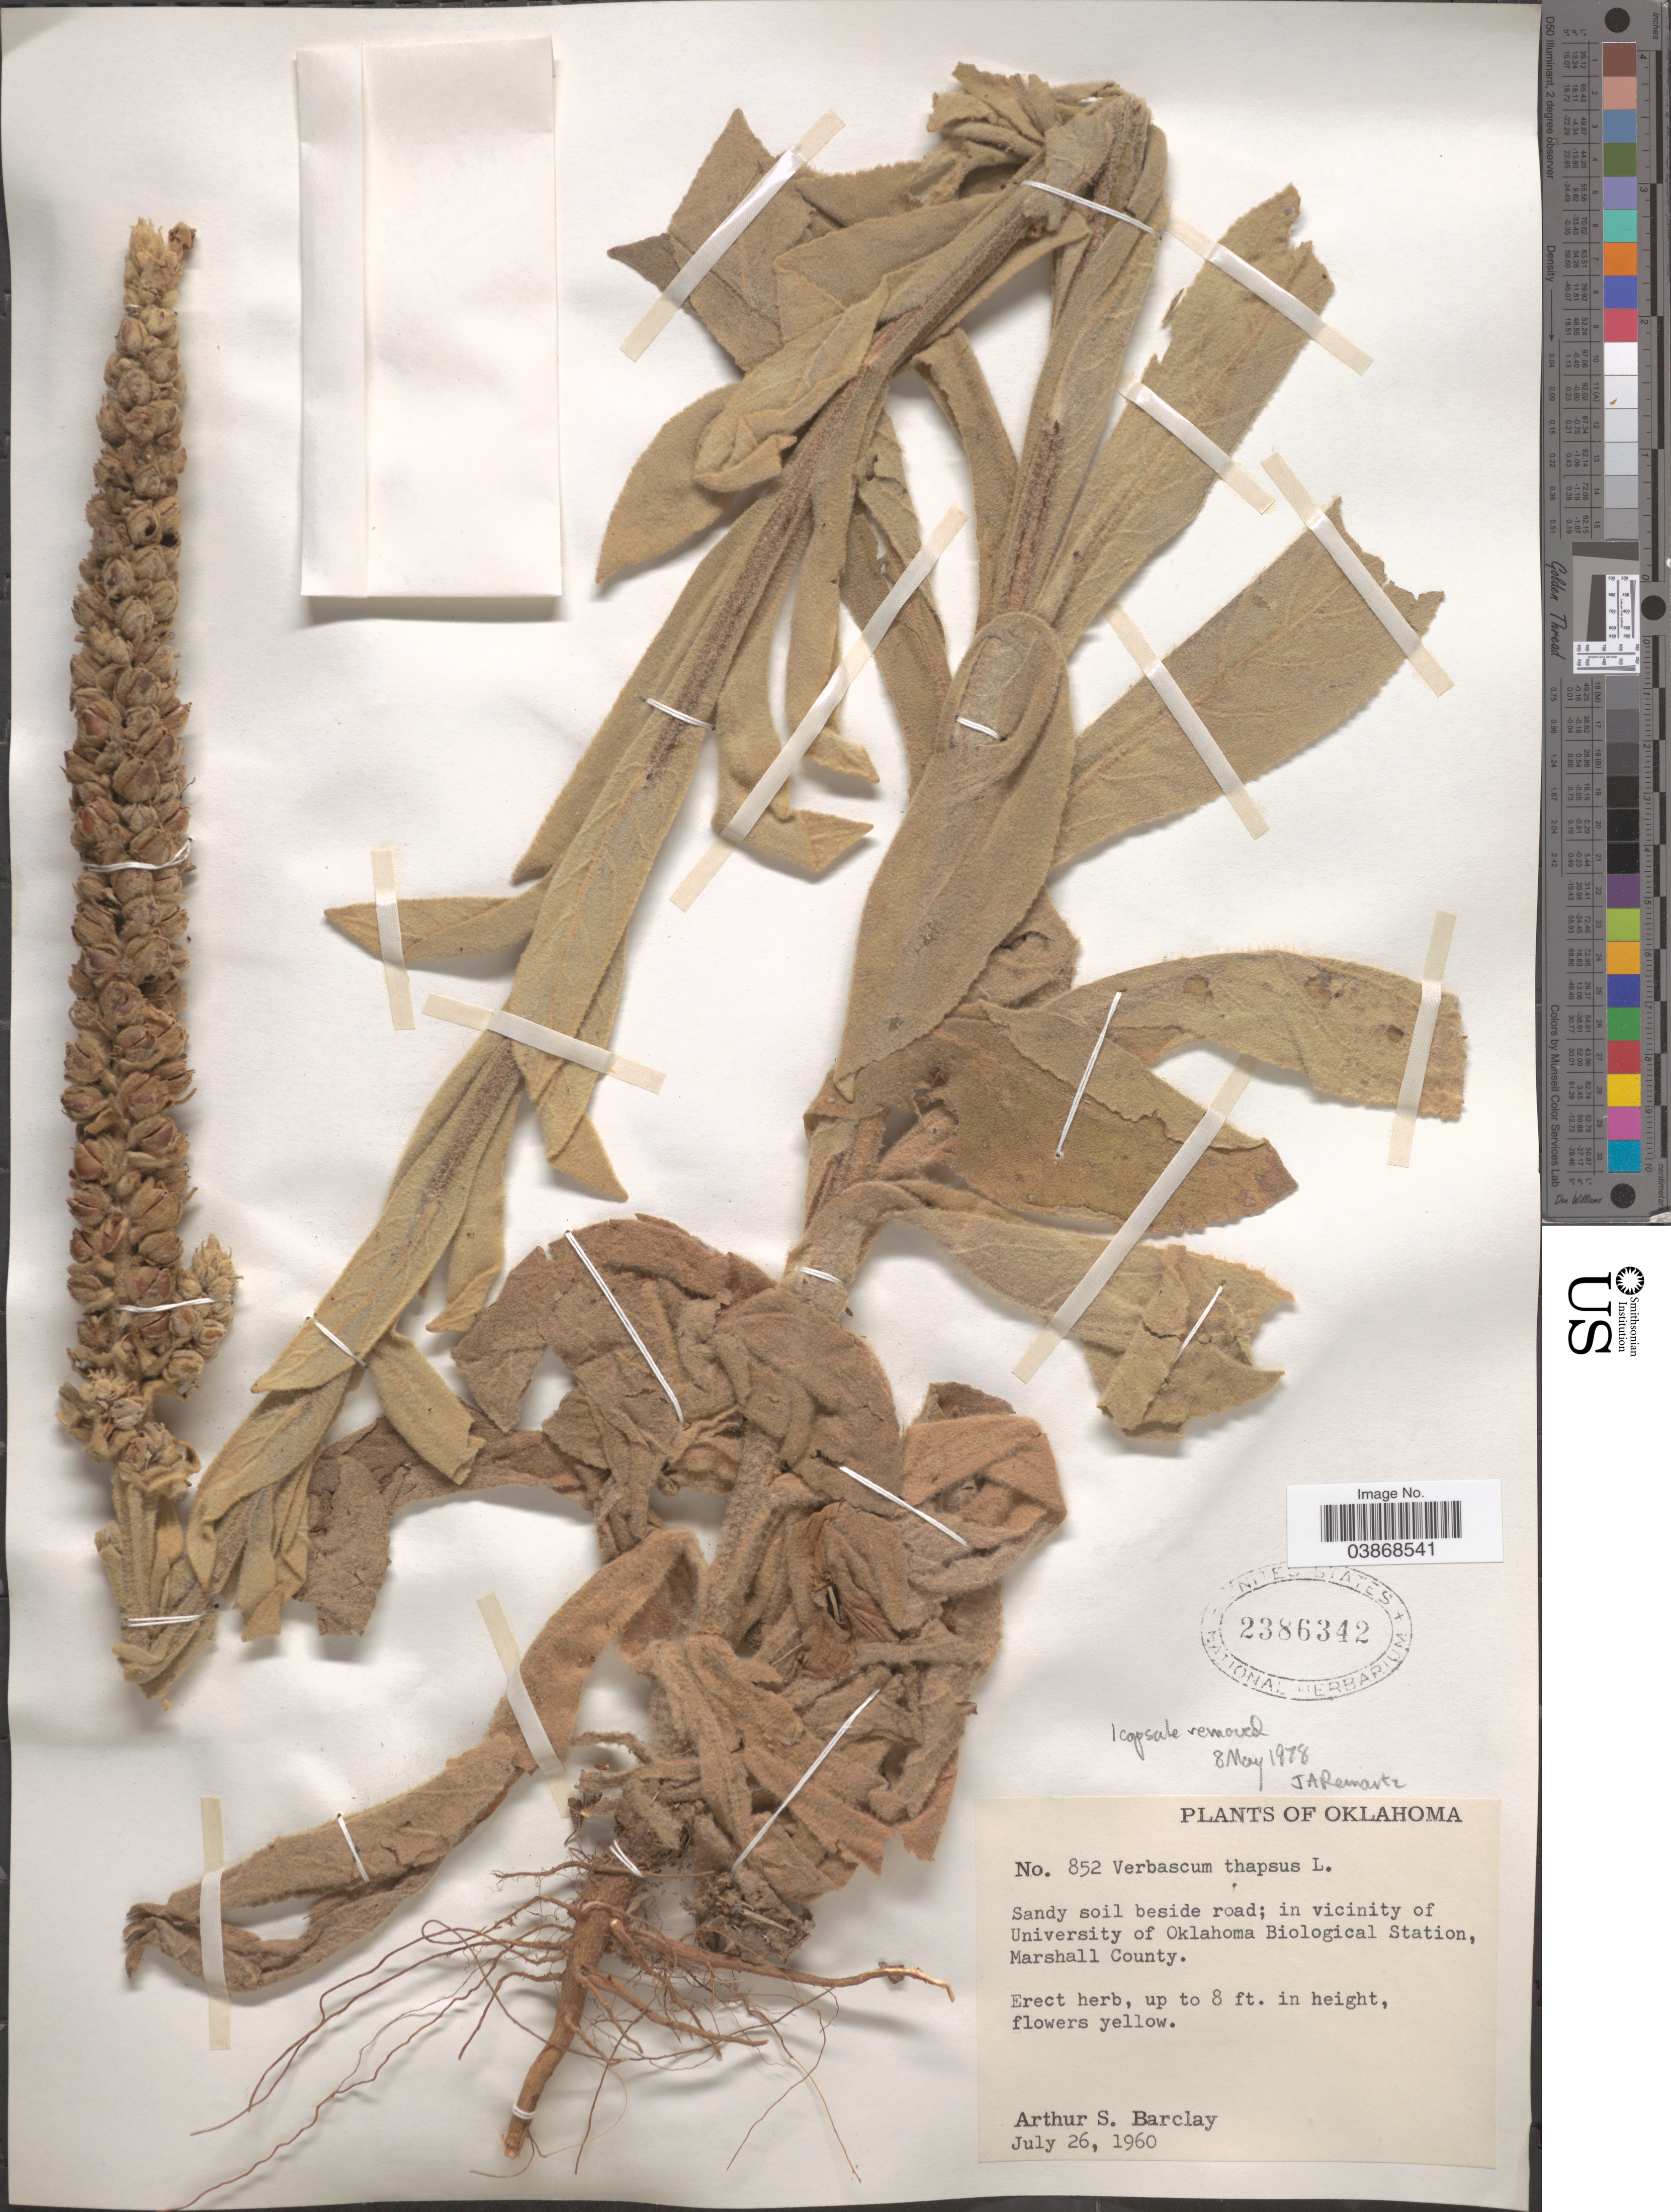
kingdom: Plantae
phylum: Tracheophyta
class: Magnoliopsida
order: Lamiales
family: Scrophulariaceae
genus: Verbascum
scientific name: Verbascum thapsus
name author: L.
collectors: A. S. Barclay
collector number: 852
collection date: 1960-07-26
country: United States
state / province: Oklahoma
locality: Beside road; in vicinity of University of Oklahoma Biological Station, Marshall County.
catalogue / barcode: US 2386342